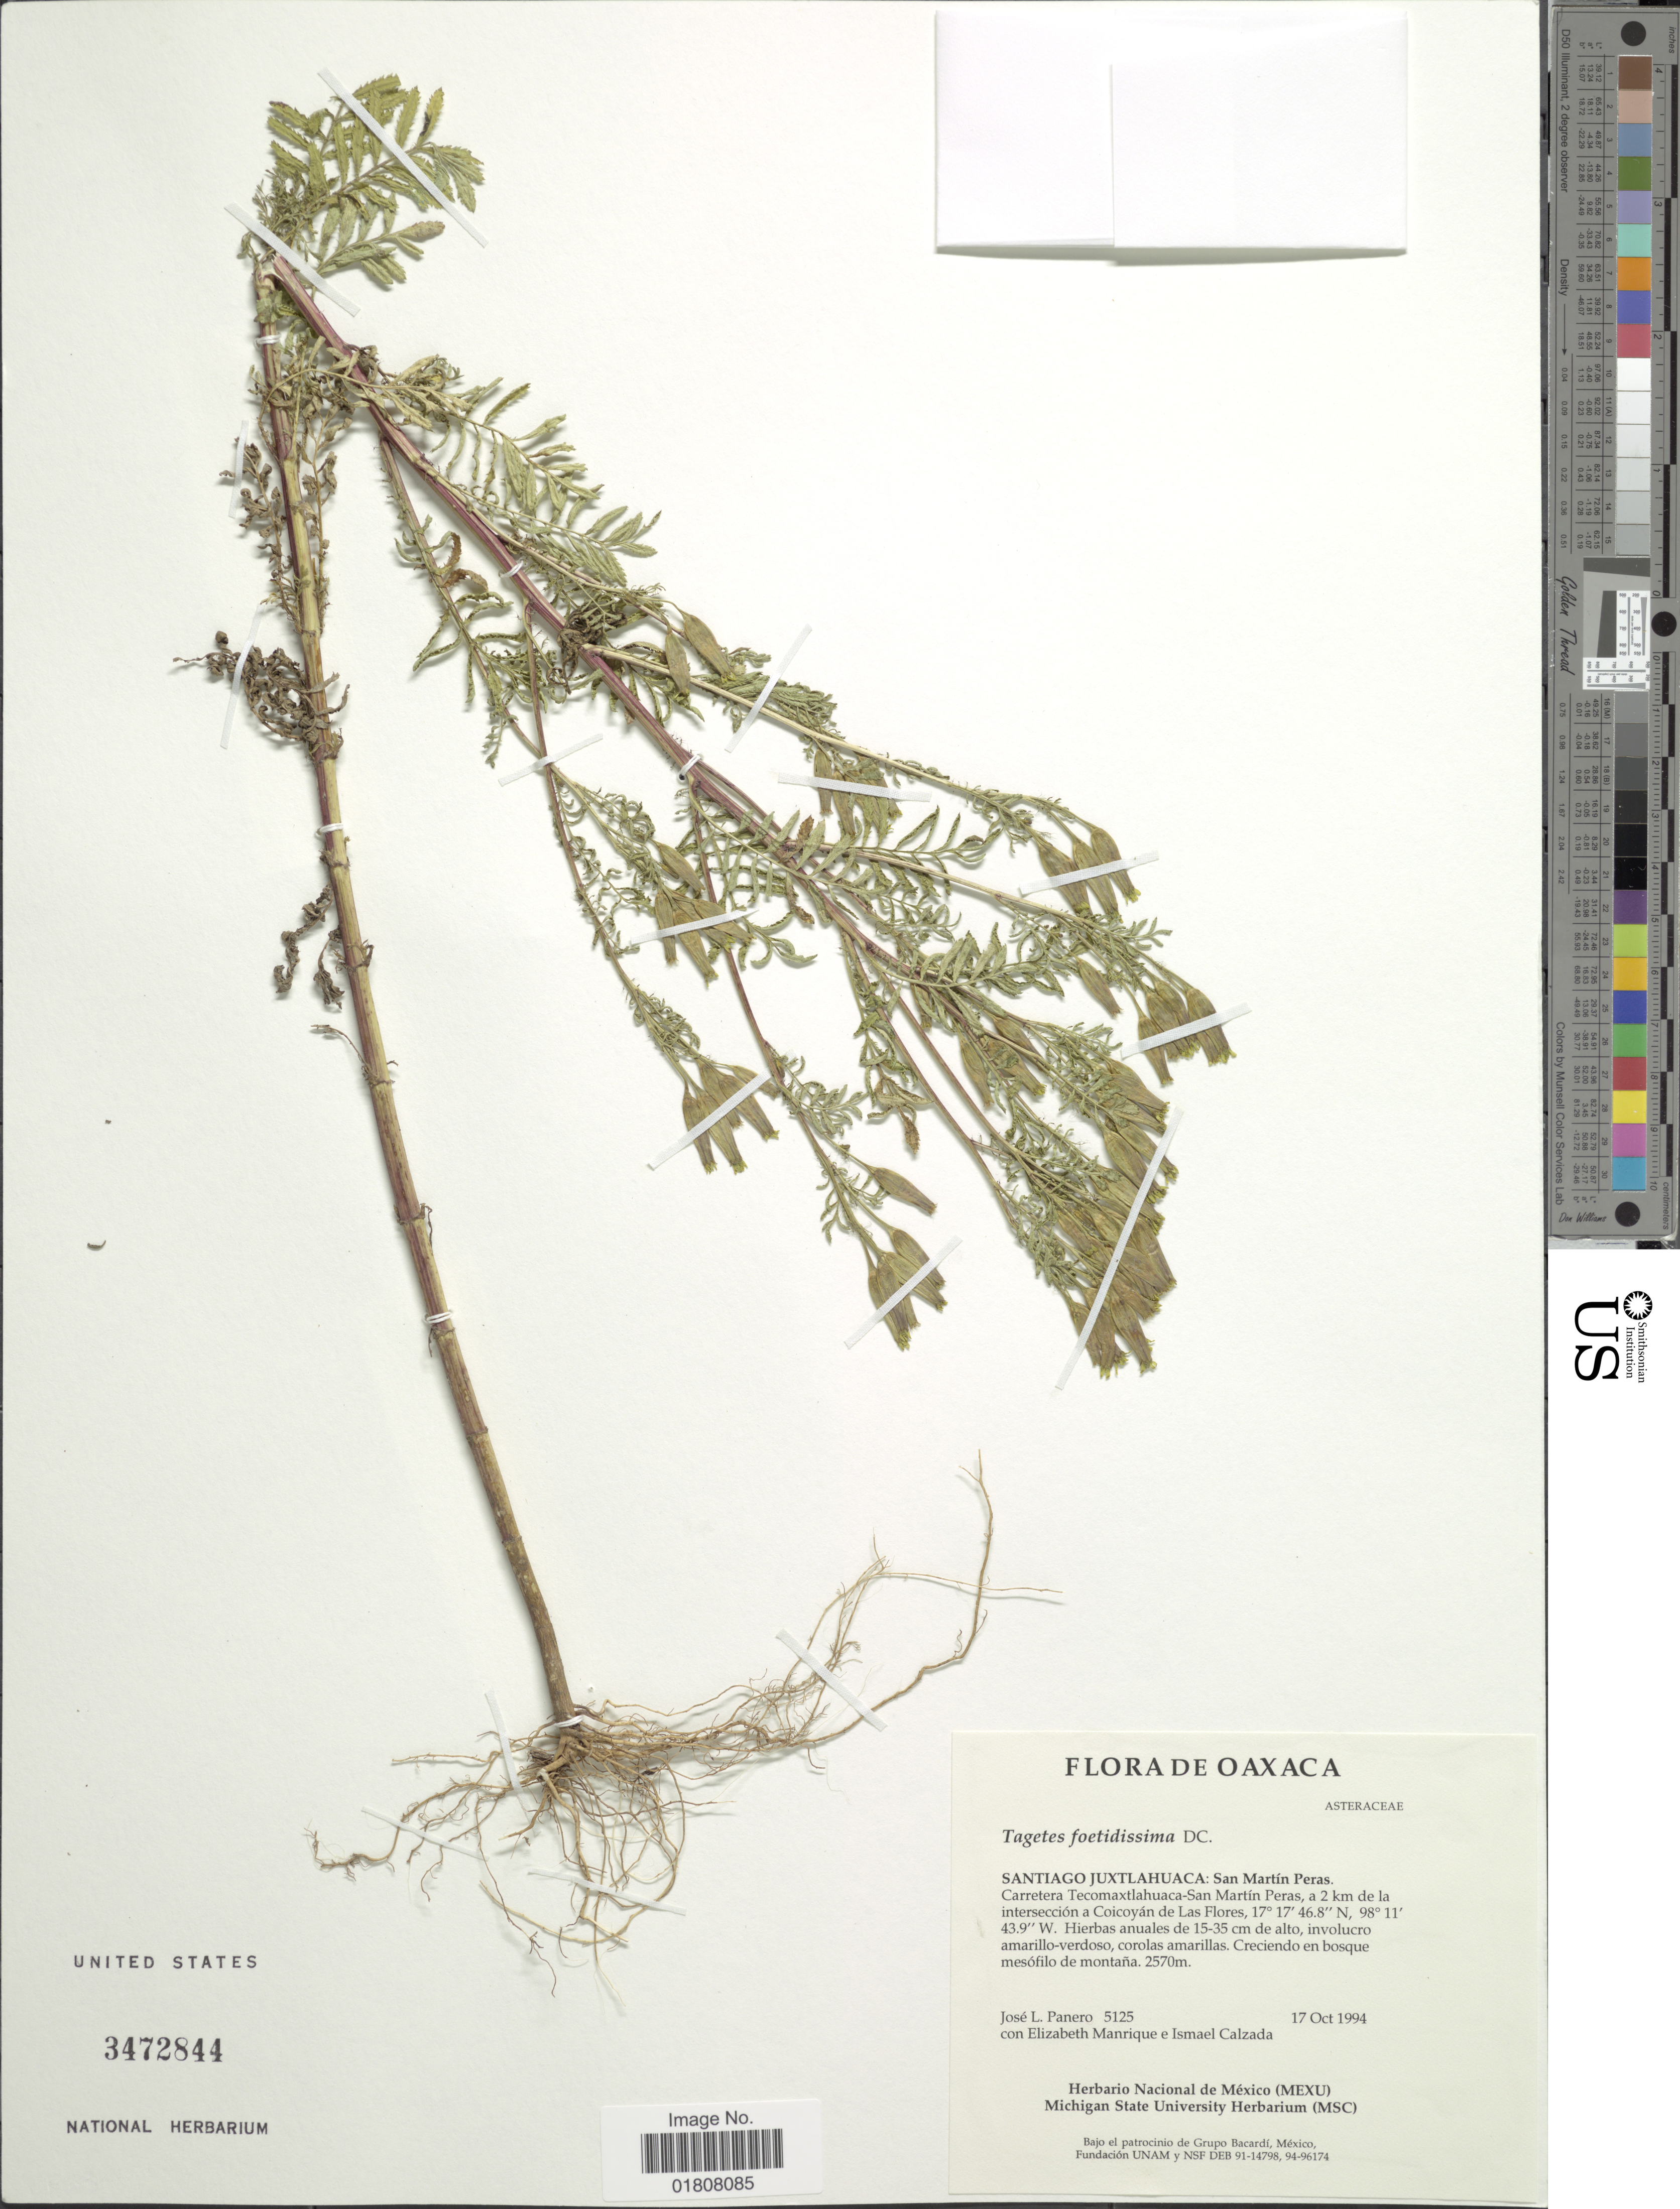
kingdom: Plantae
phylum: Tracheophyta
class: Magnoliopsida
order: Asterales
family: Asteraceae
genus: Tagetes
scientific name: Tagetes foetidissima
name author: DC.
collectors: J. L. Panero, E. Manrique & I. Calzada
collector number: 5125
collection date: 1994-10-17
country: Mexico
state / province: Oaxaca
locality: Santiago Juxtlahuaca, San Martin Peras, Carretera Tecomaxtlahuaca-San Martin Peras, a 2 km de la intersection a Coicoyan de Las Flores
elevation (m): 2570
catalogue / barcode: US 3472844